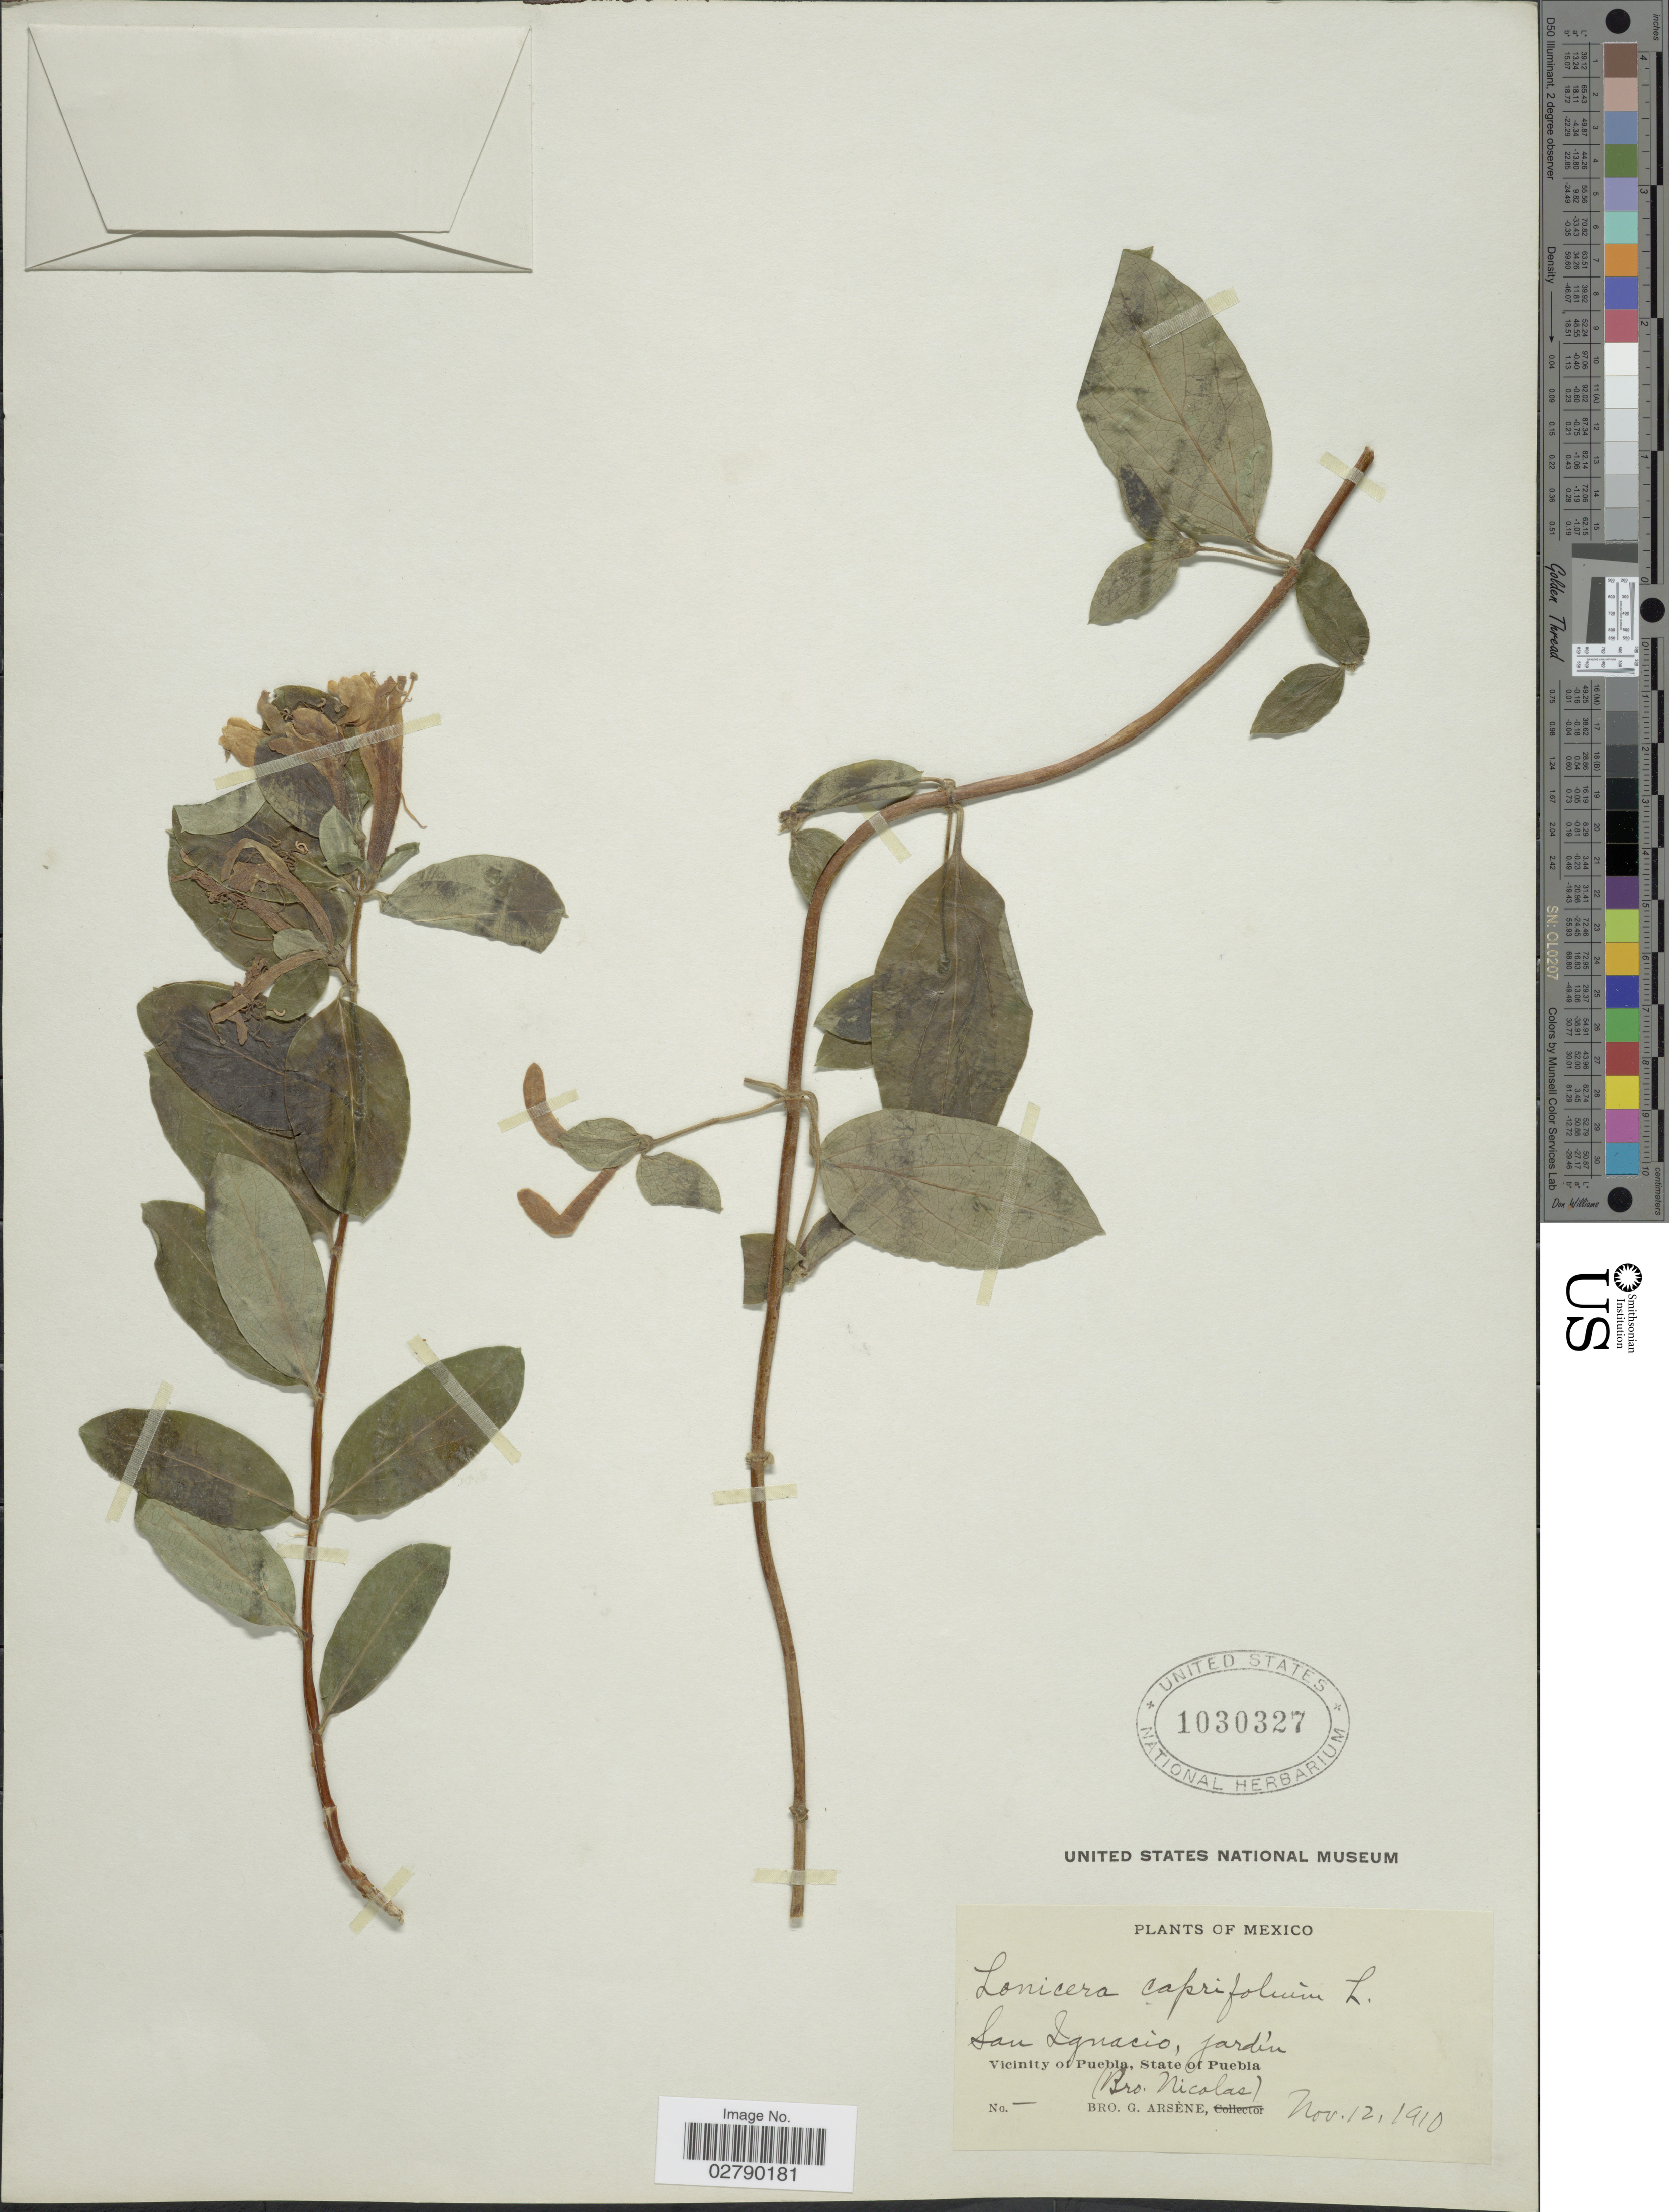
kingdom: Plantae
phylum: Tracheophyta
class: Magnoliopsida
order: Dipsacales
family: Caprifoliaceae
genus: Lonicera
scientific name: Lonicera caprifolium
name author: L.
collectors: Bro. Nicolas & Bro. G. Arsène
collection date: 1910-11-12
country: Mexico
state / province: Puebla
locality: San Ignacio, jardin. Vicinity of Puebla.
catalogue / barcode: US 1030327